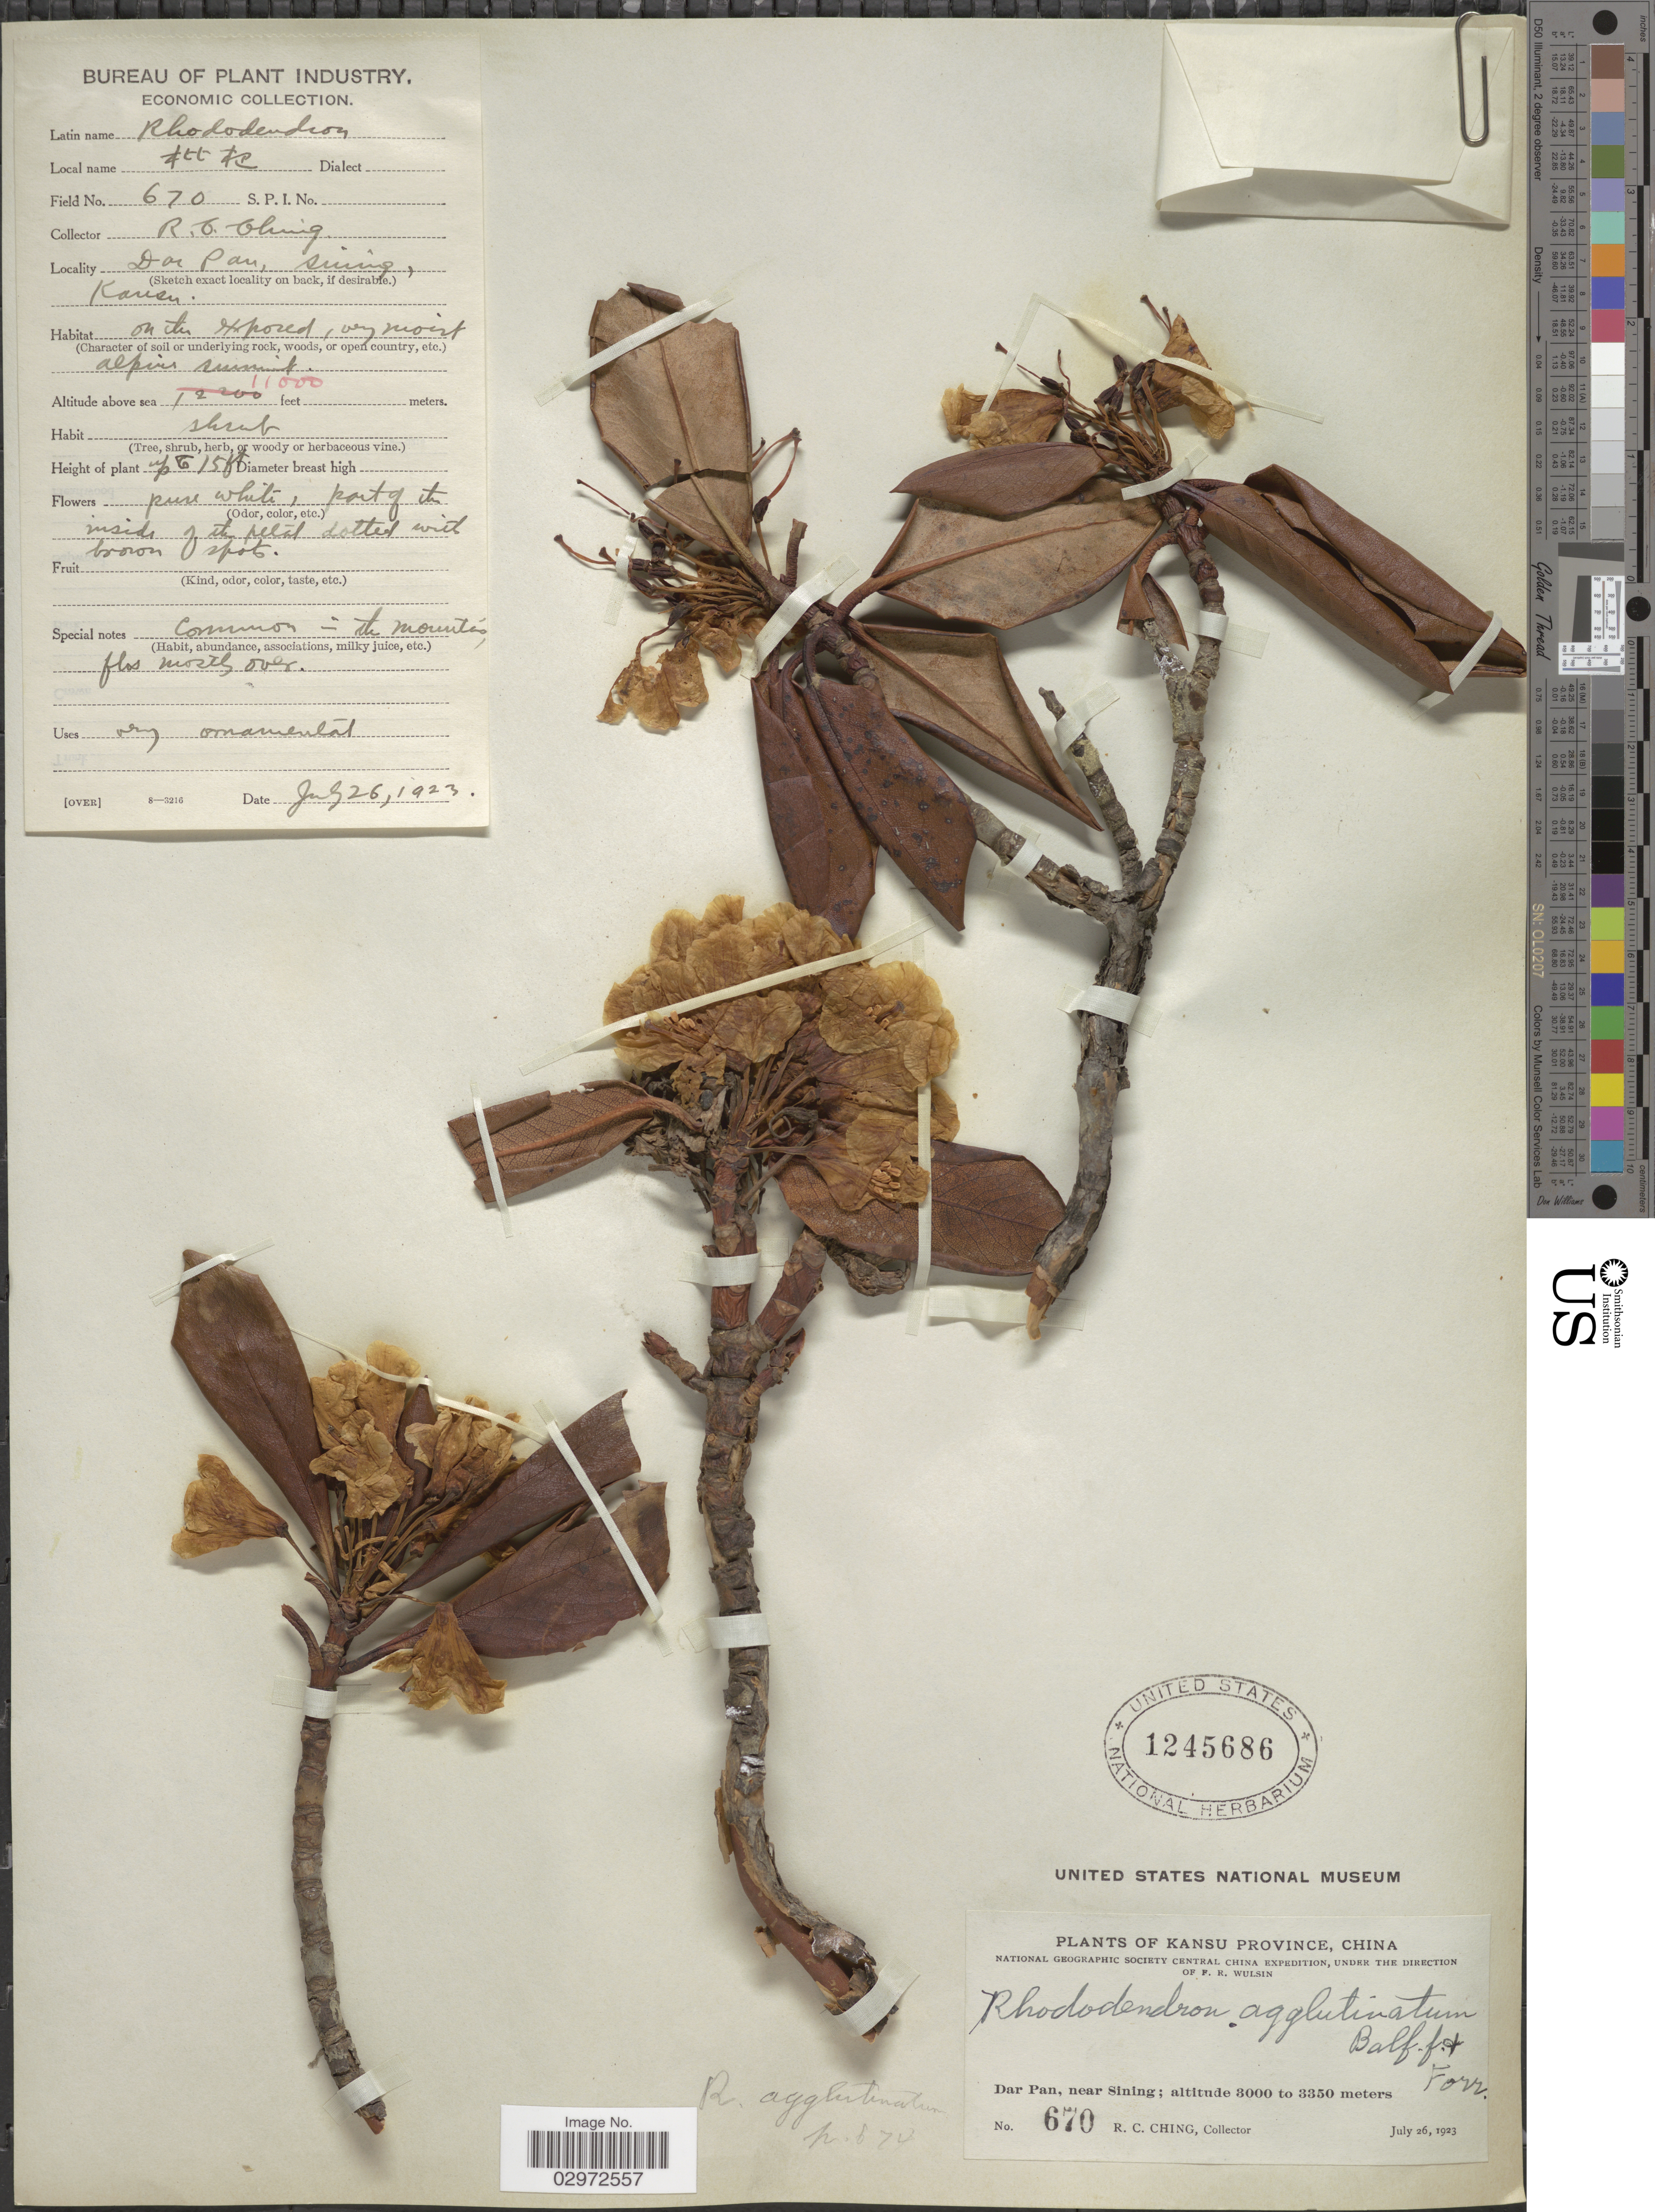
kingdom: Plantae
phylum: Tracheophyta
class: Magnoliopsida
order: Ericales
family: Ericaceae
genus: Rhododendron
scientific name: Rhododendron przewalskii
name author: Maxim.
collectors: R. C. Ching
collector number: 670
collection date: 1923-07-26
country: China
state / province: Gansu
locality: Dar Pan, near Sining, Kansu Province.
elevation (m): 3353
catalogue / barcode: US 1245686